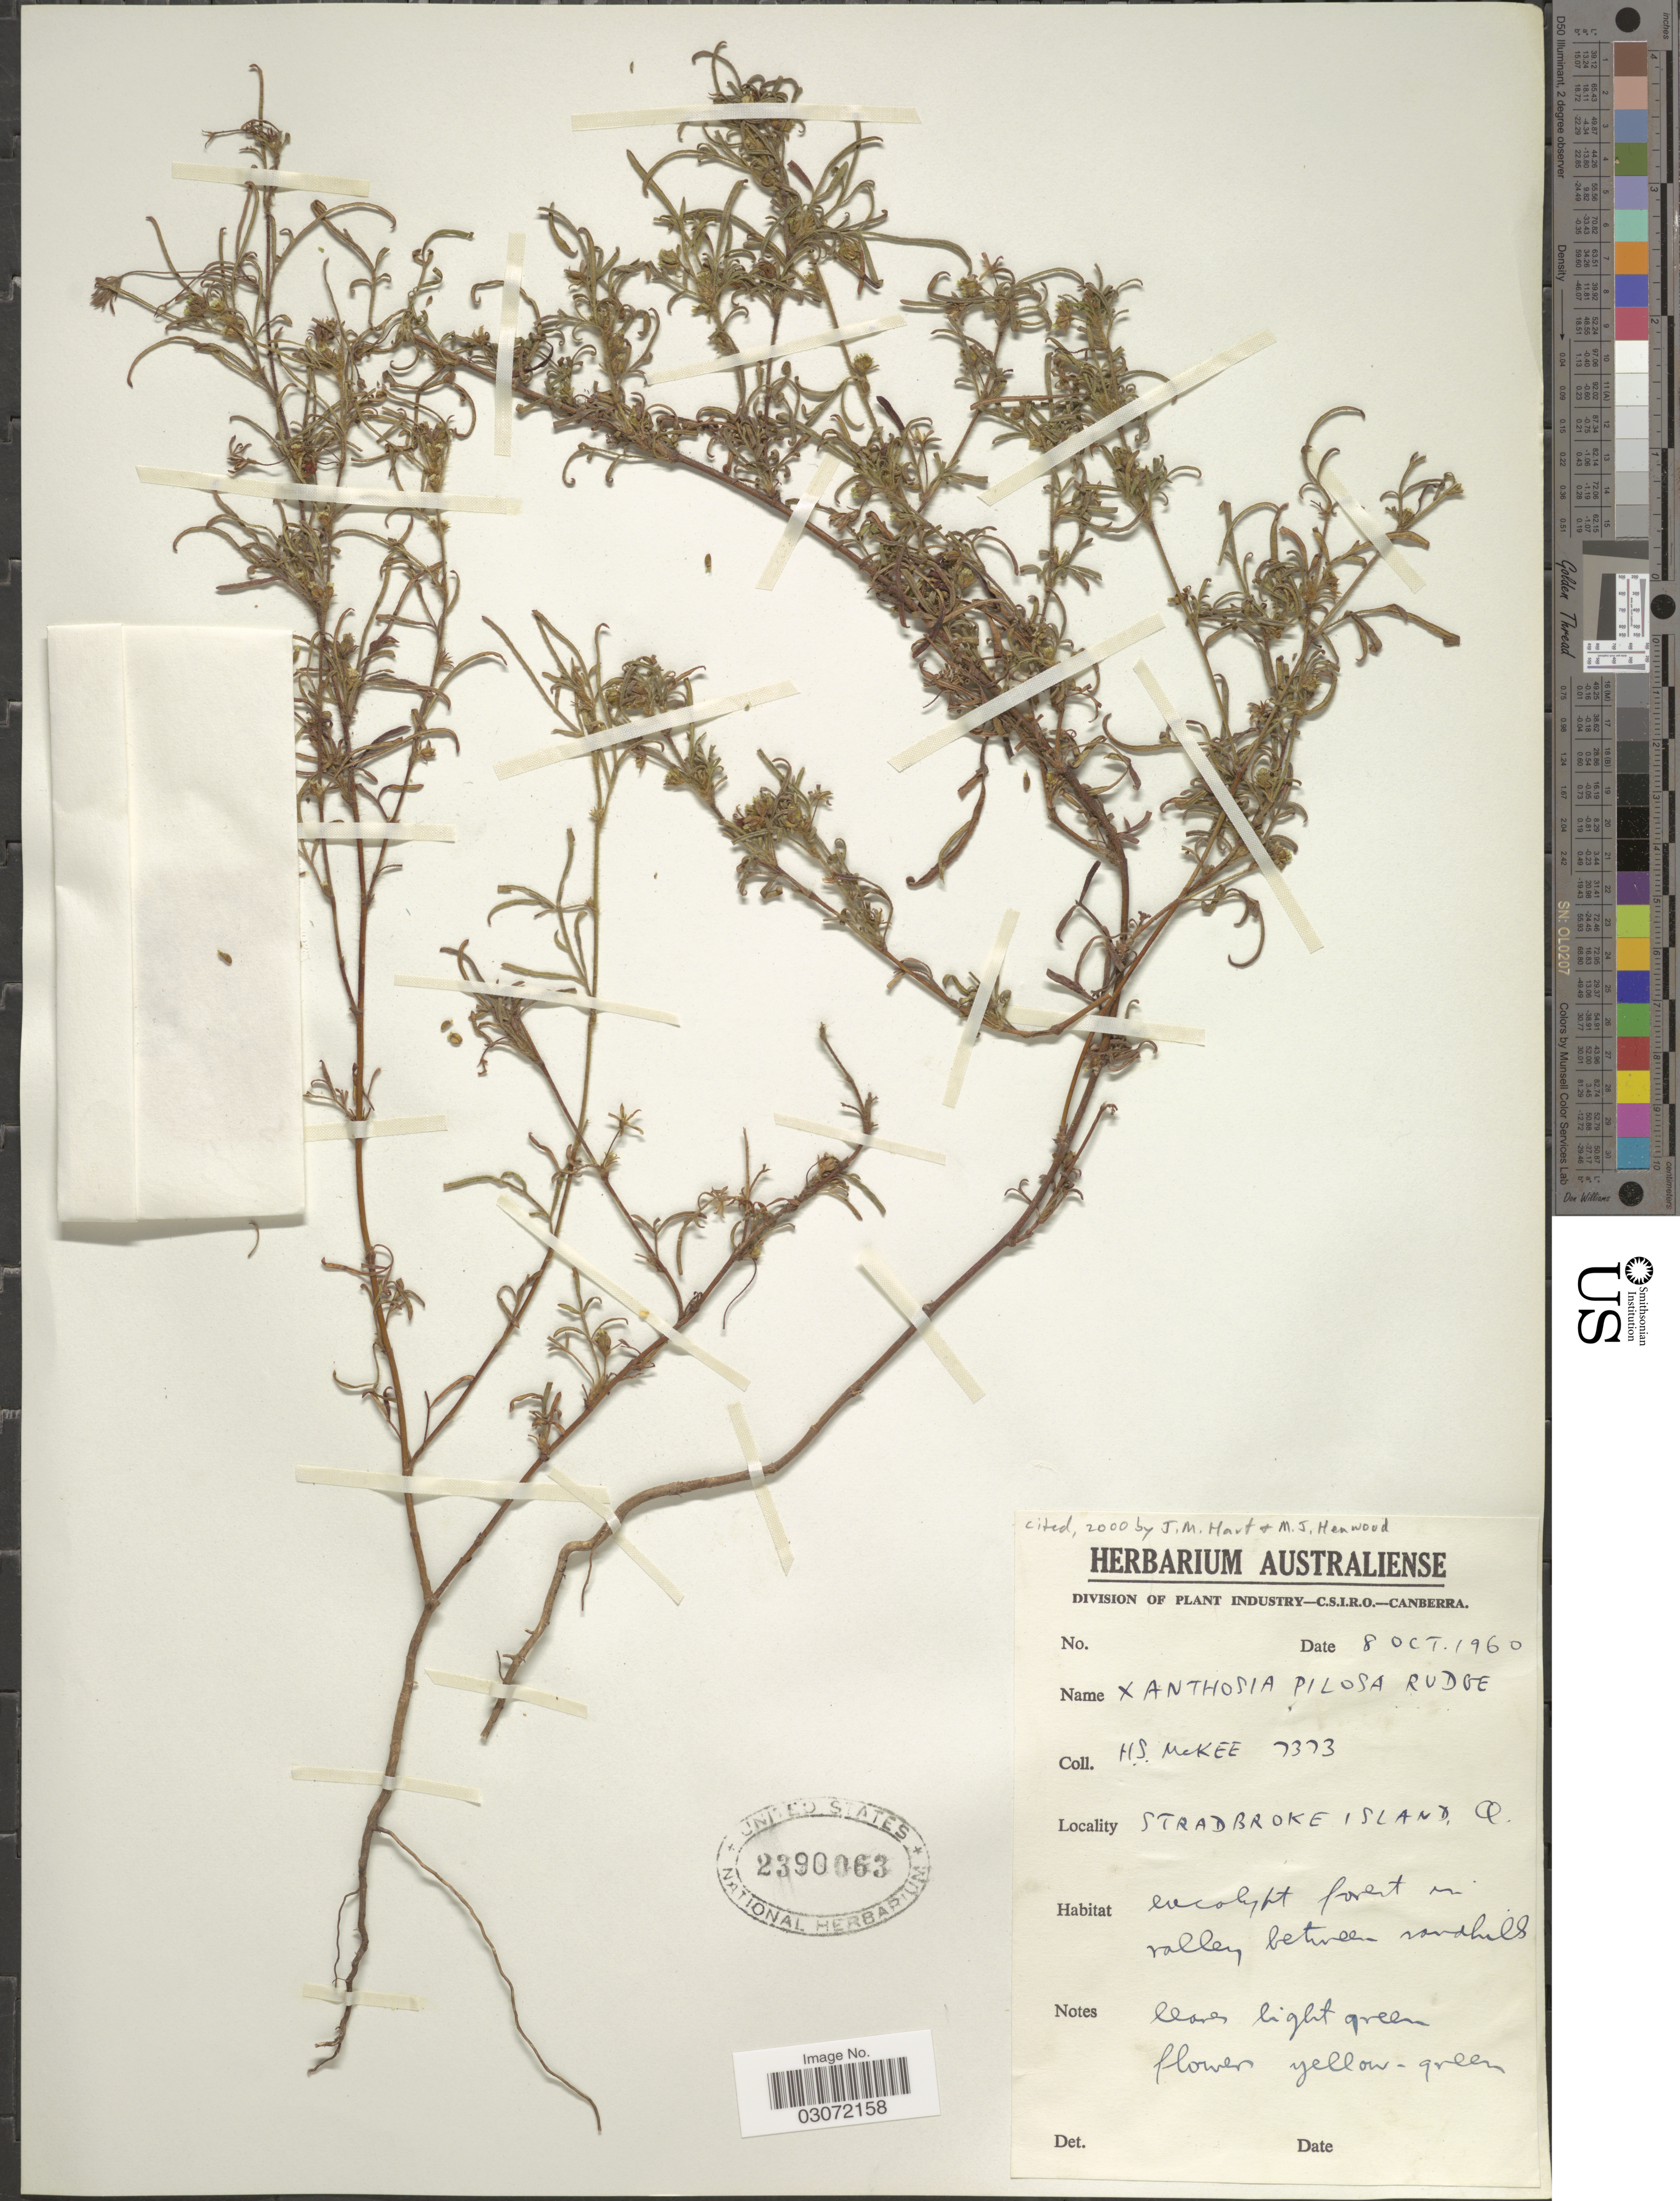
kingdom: Plantae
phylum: Tracheophyta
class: Magnoliopsida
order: Apiales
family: Apiaceae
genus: Xanthosia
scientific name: Xanthosia pilosa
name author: Rudge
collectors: H. S. McKee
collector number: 7373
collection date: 1960-10-08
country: Australia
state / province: Queensland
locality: Stradbroke Island. Valley between roadhills.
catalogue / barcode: US 2390063